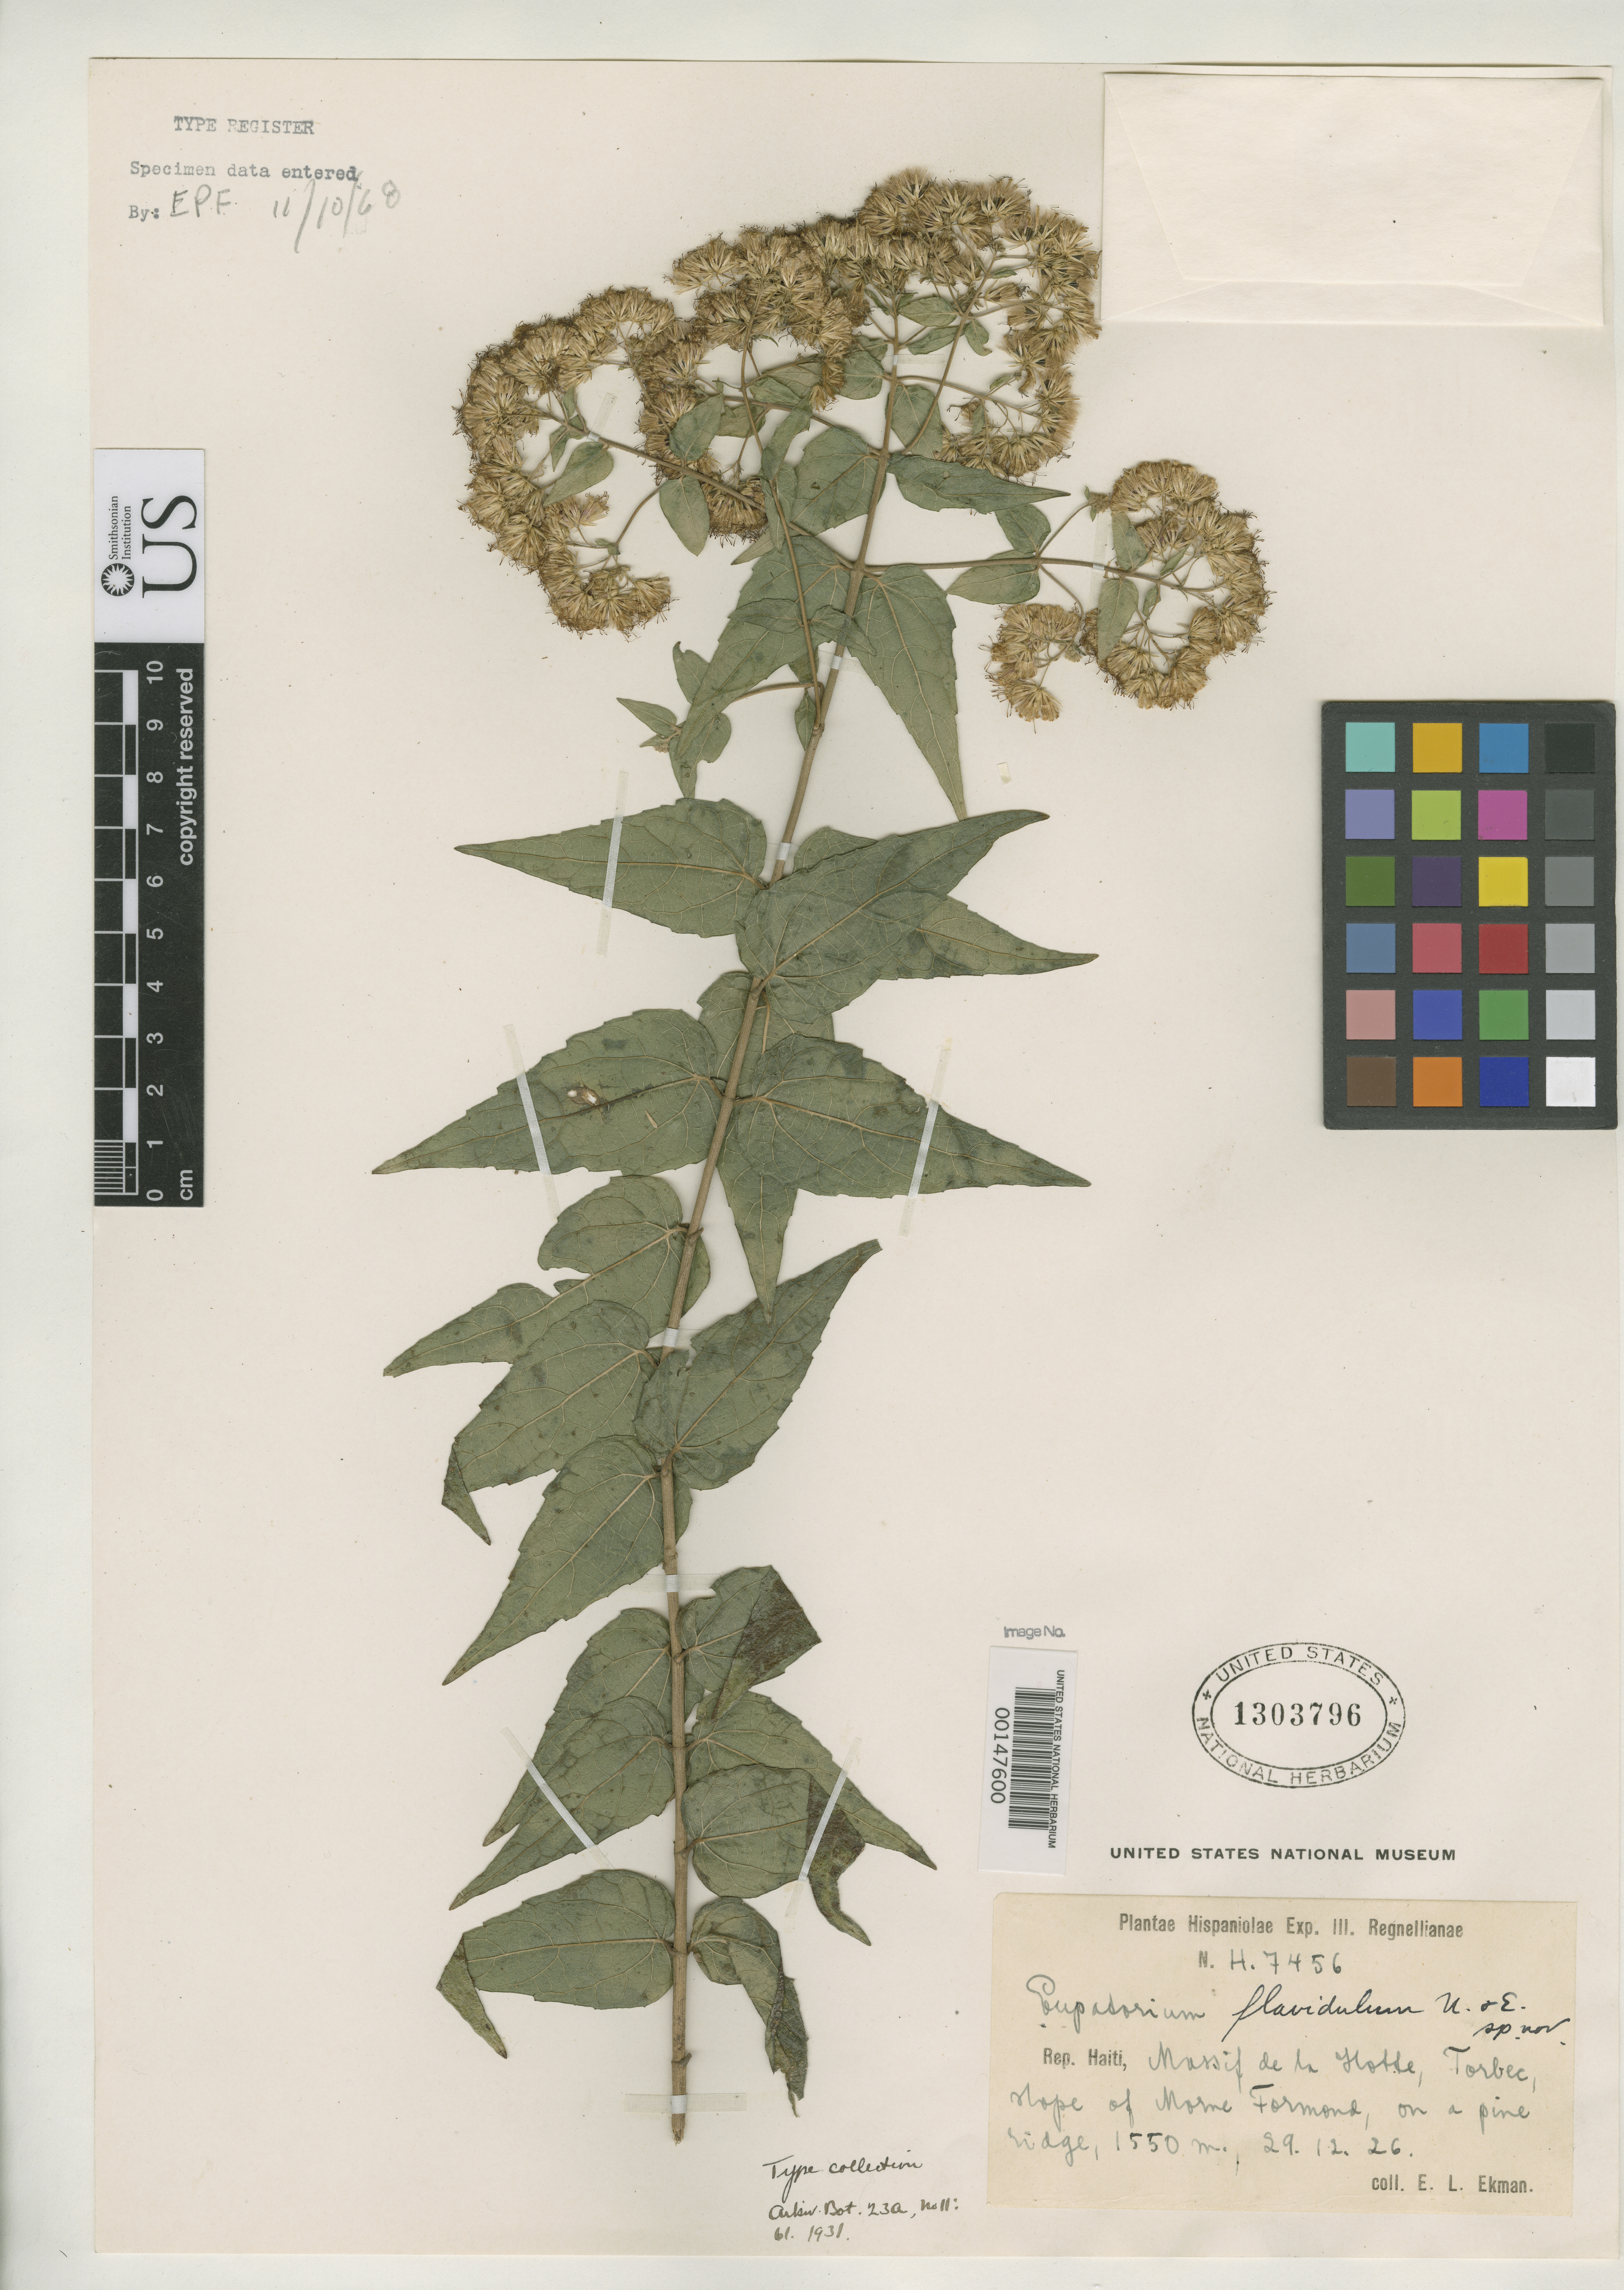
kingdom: Plantae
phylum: Tracheophyta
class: Magnoliopsida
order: Asterales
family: Asteraceae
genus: Eupatorium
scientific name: Eupatorium flavidulum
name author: Urb. & Ekman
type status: Isotype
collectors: E. L. Ekman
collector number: H 7456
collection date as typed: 29 Dec 1926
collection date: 1926-12-29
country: Haiti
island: Hispaniola Island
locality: Morne Formon, Massif de La Hotte, Torbec.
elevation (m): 1550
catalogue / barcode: US 1303796